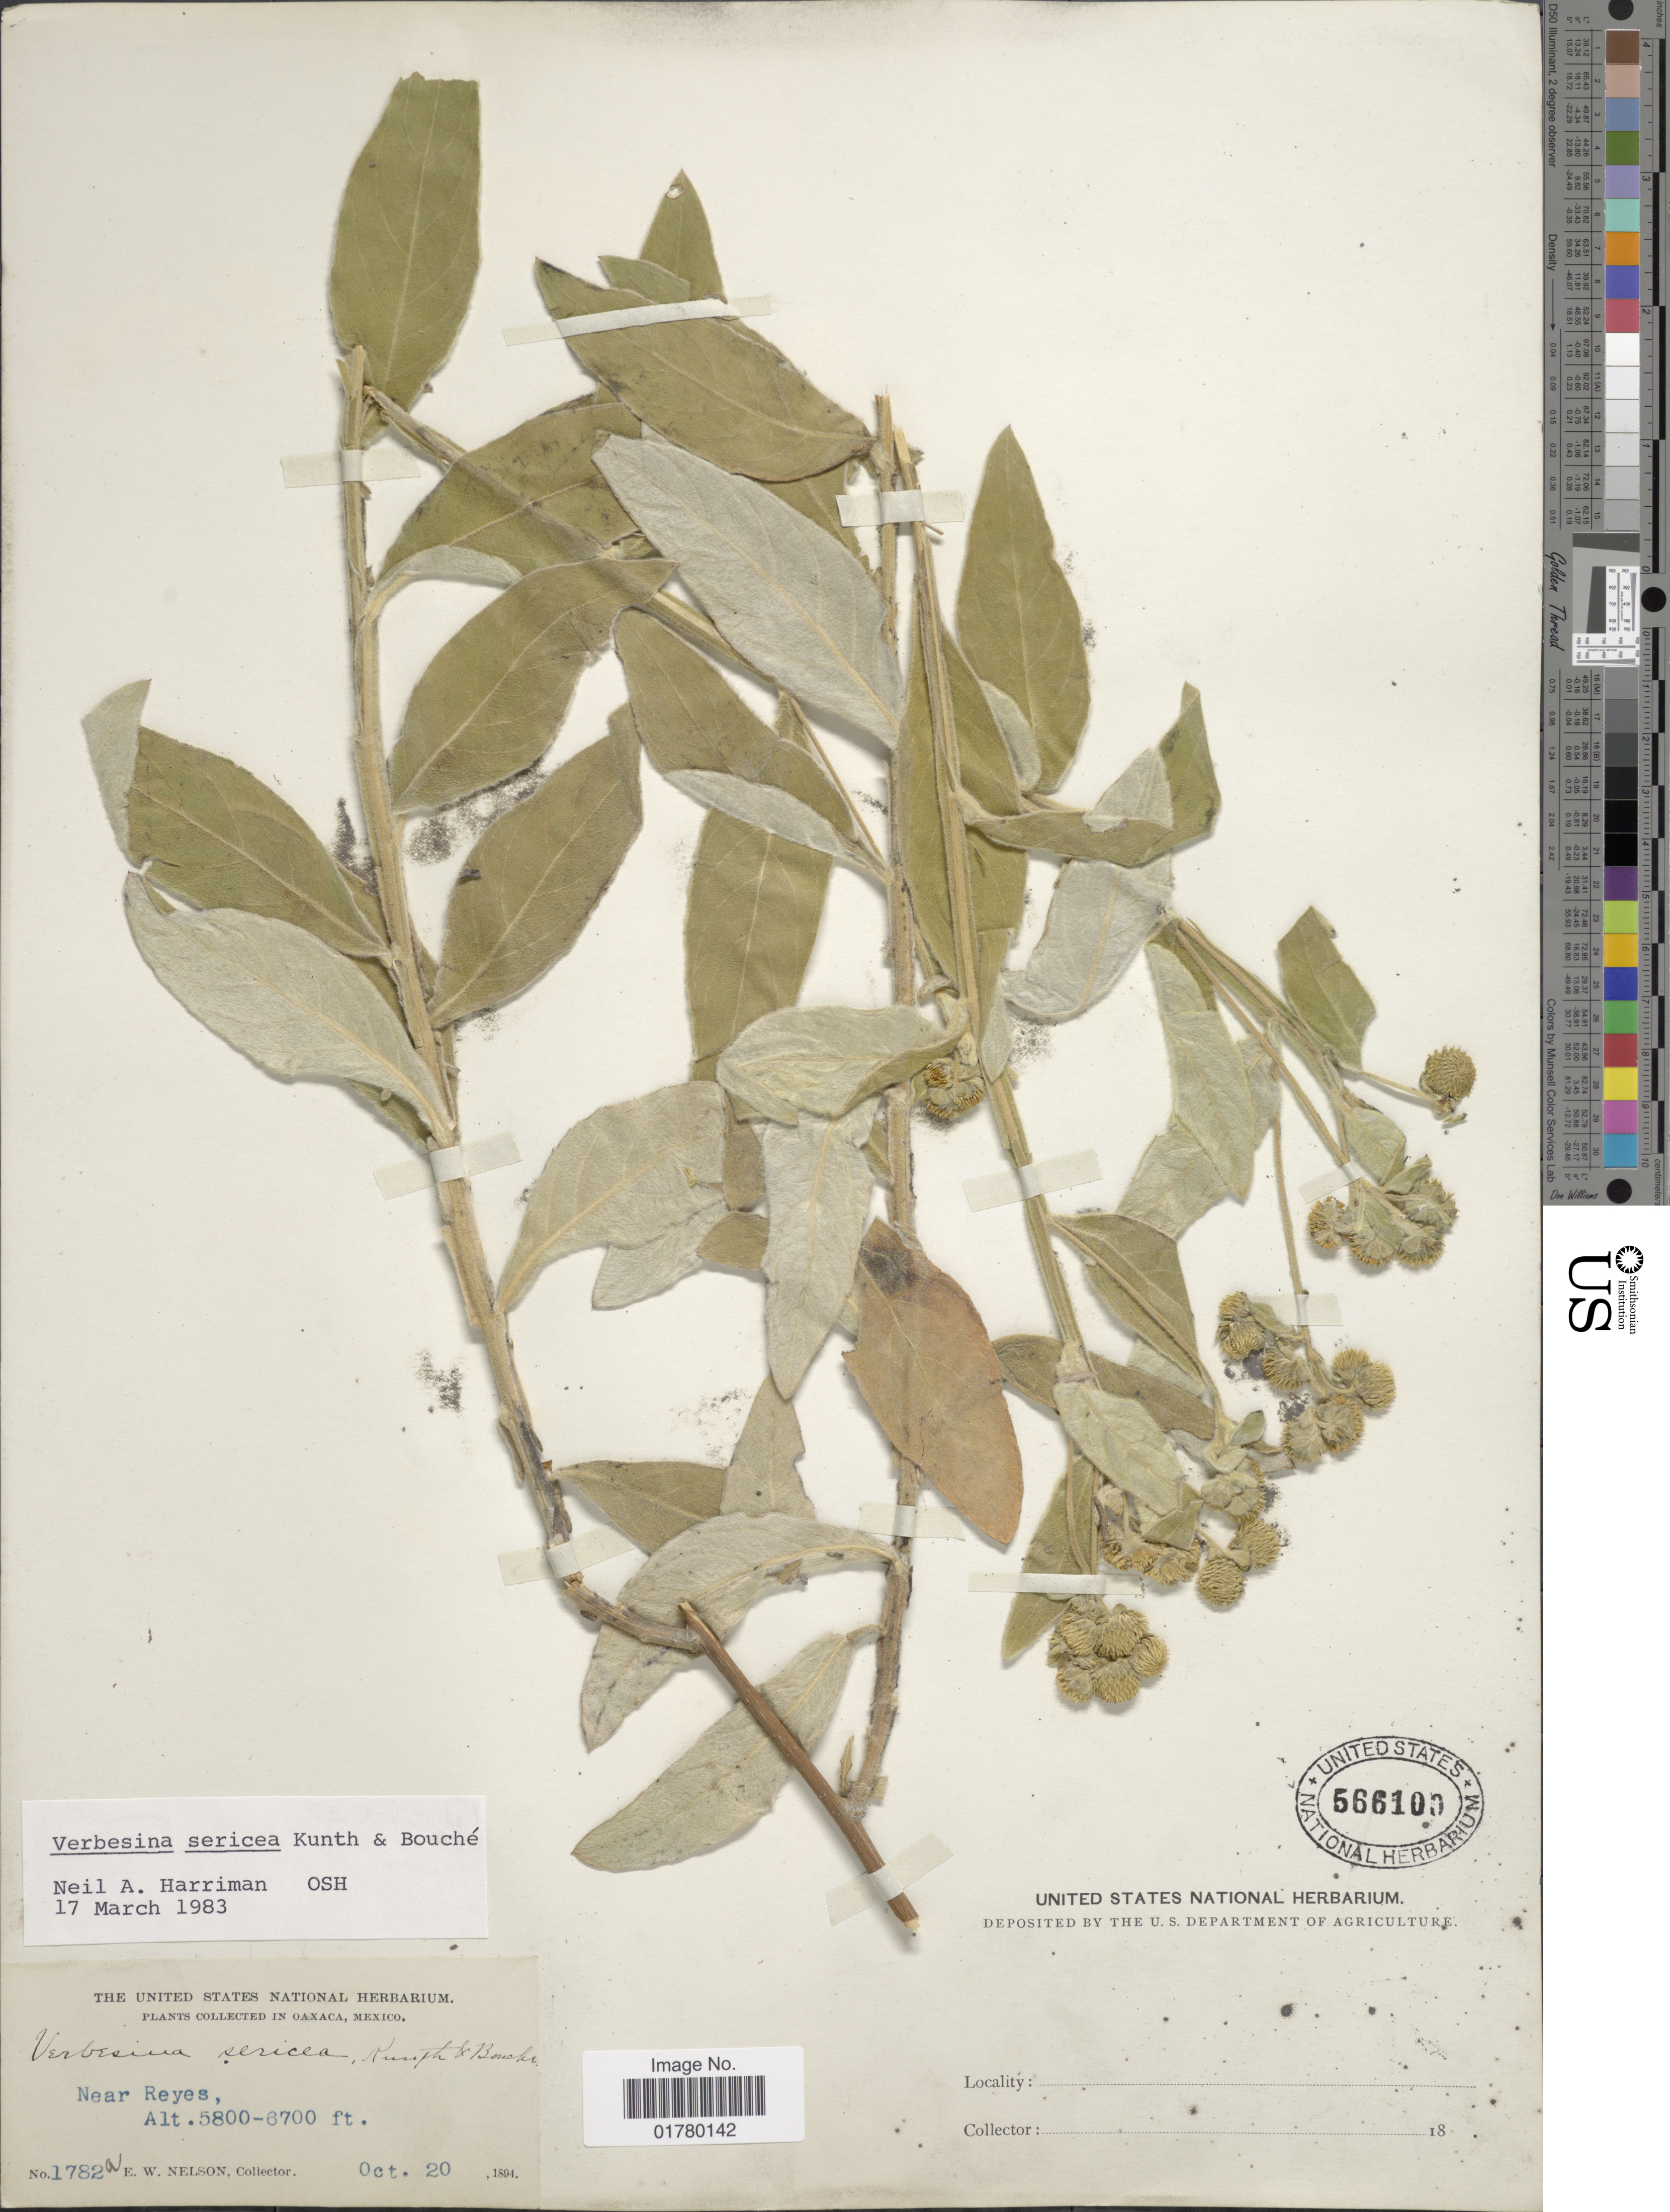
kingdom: Plantae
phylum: Tracheophyta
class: Magnoliopsida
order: Asterales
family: Asteraceae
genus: Verbesina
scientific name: Verbesina sericea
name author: Kunth & C.D. Bouché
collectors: E. W. Nelson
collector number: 1782a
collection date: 1894-10-20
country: Mexico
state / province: Oaxaca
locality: Near Reyes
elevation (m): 1768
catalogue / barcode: US 566100